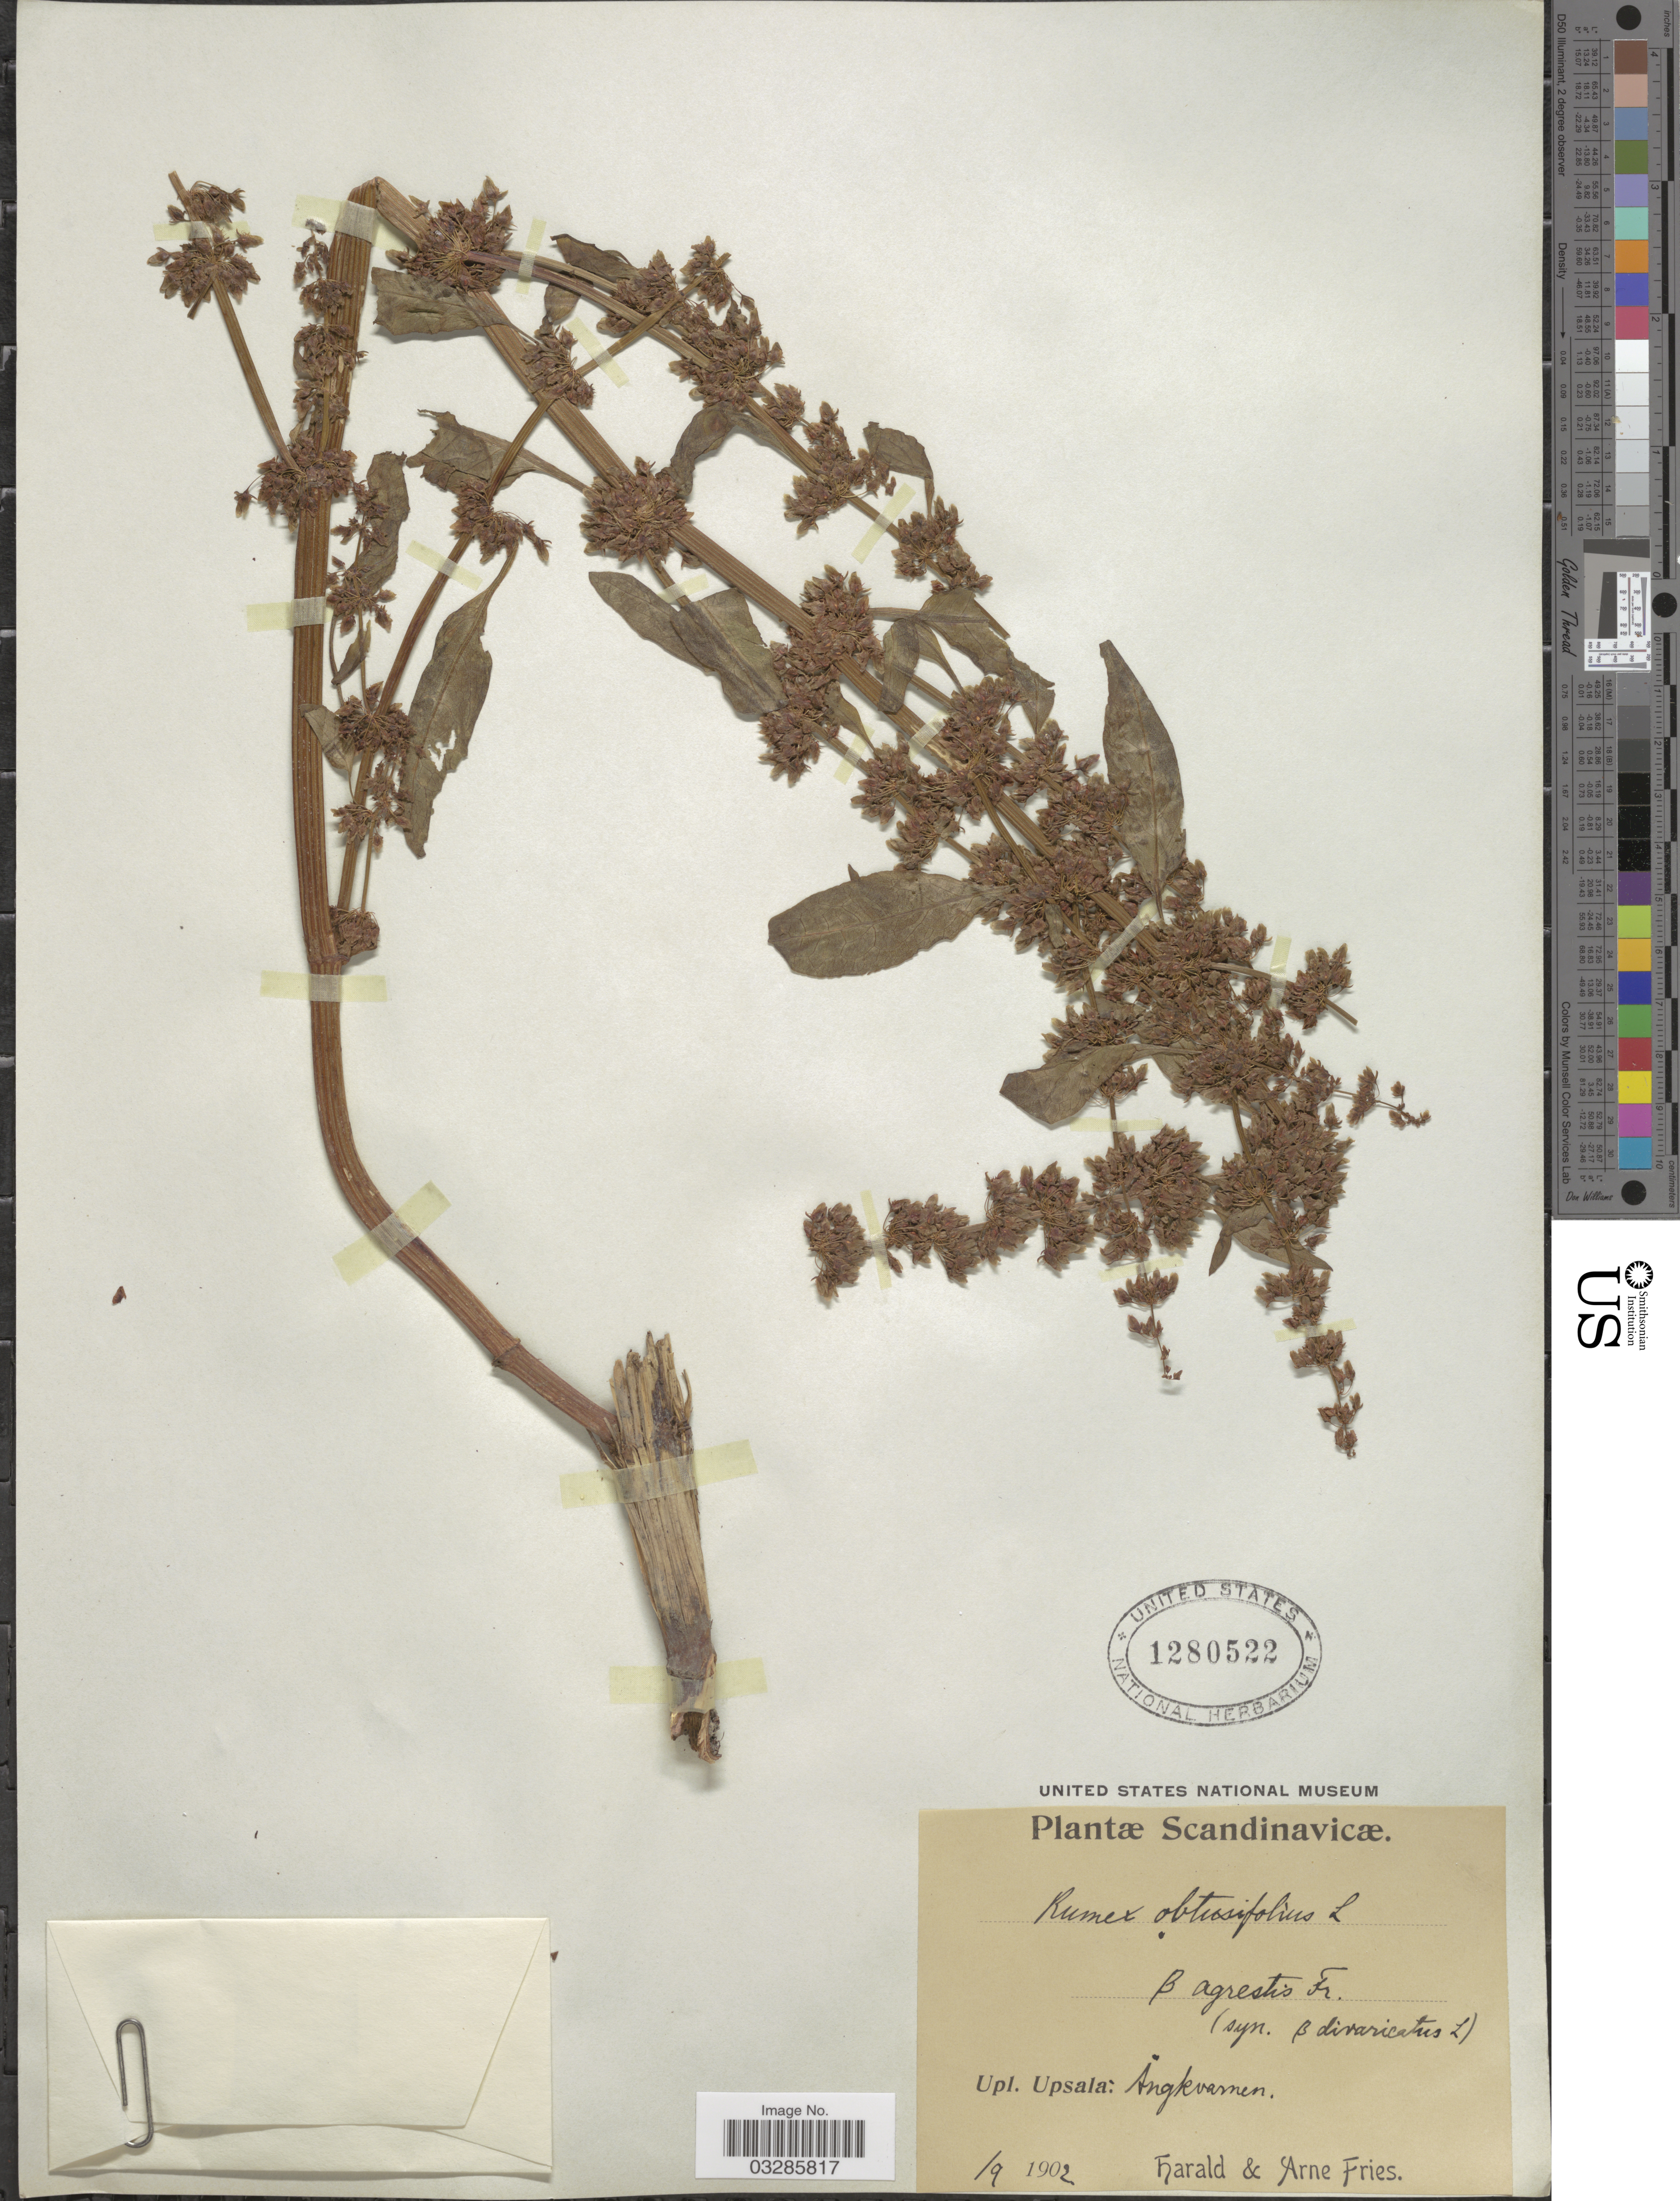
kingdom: Plantae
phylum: Tracheophyta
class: Magnoliopsida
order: Caryophyllales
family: Polygonaceae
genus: Rumex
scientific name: Rumex obtusifolius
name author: L.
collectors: H. Fries & E. A. Fries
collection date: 1902-09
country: Sweden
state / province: Uppsala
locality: Scandinavicæ, Upl. Upsala: Ångkvarnen.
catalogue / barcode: US 1280522